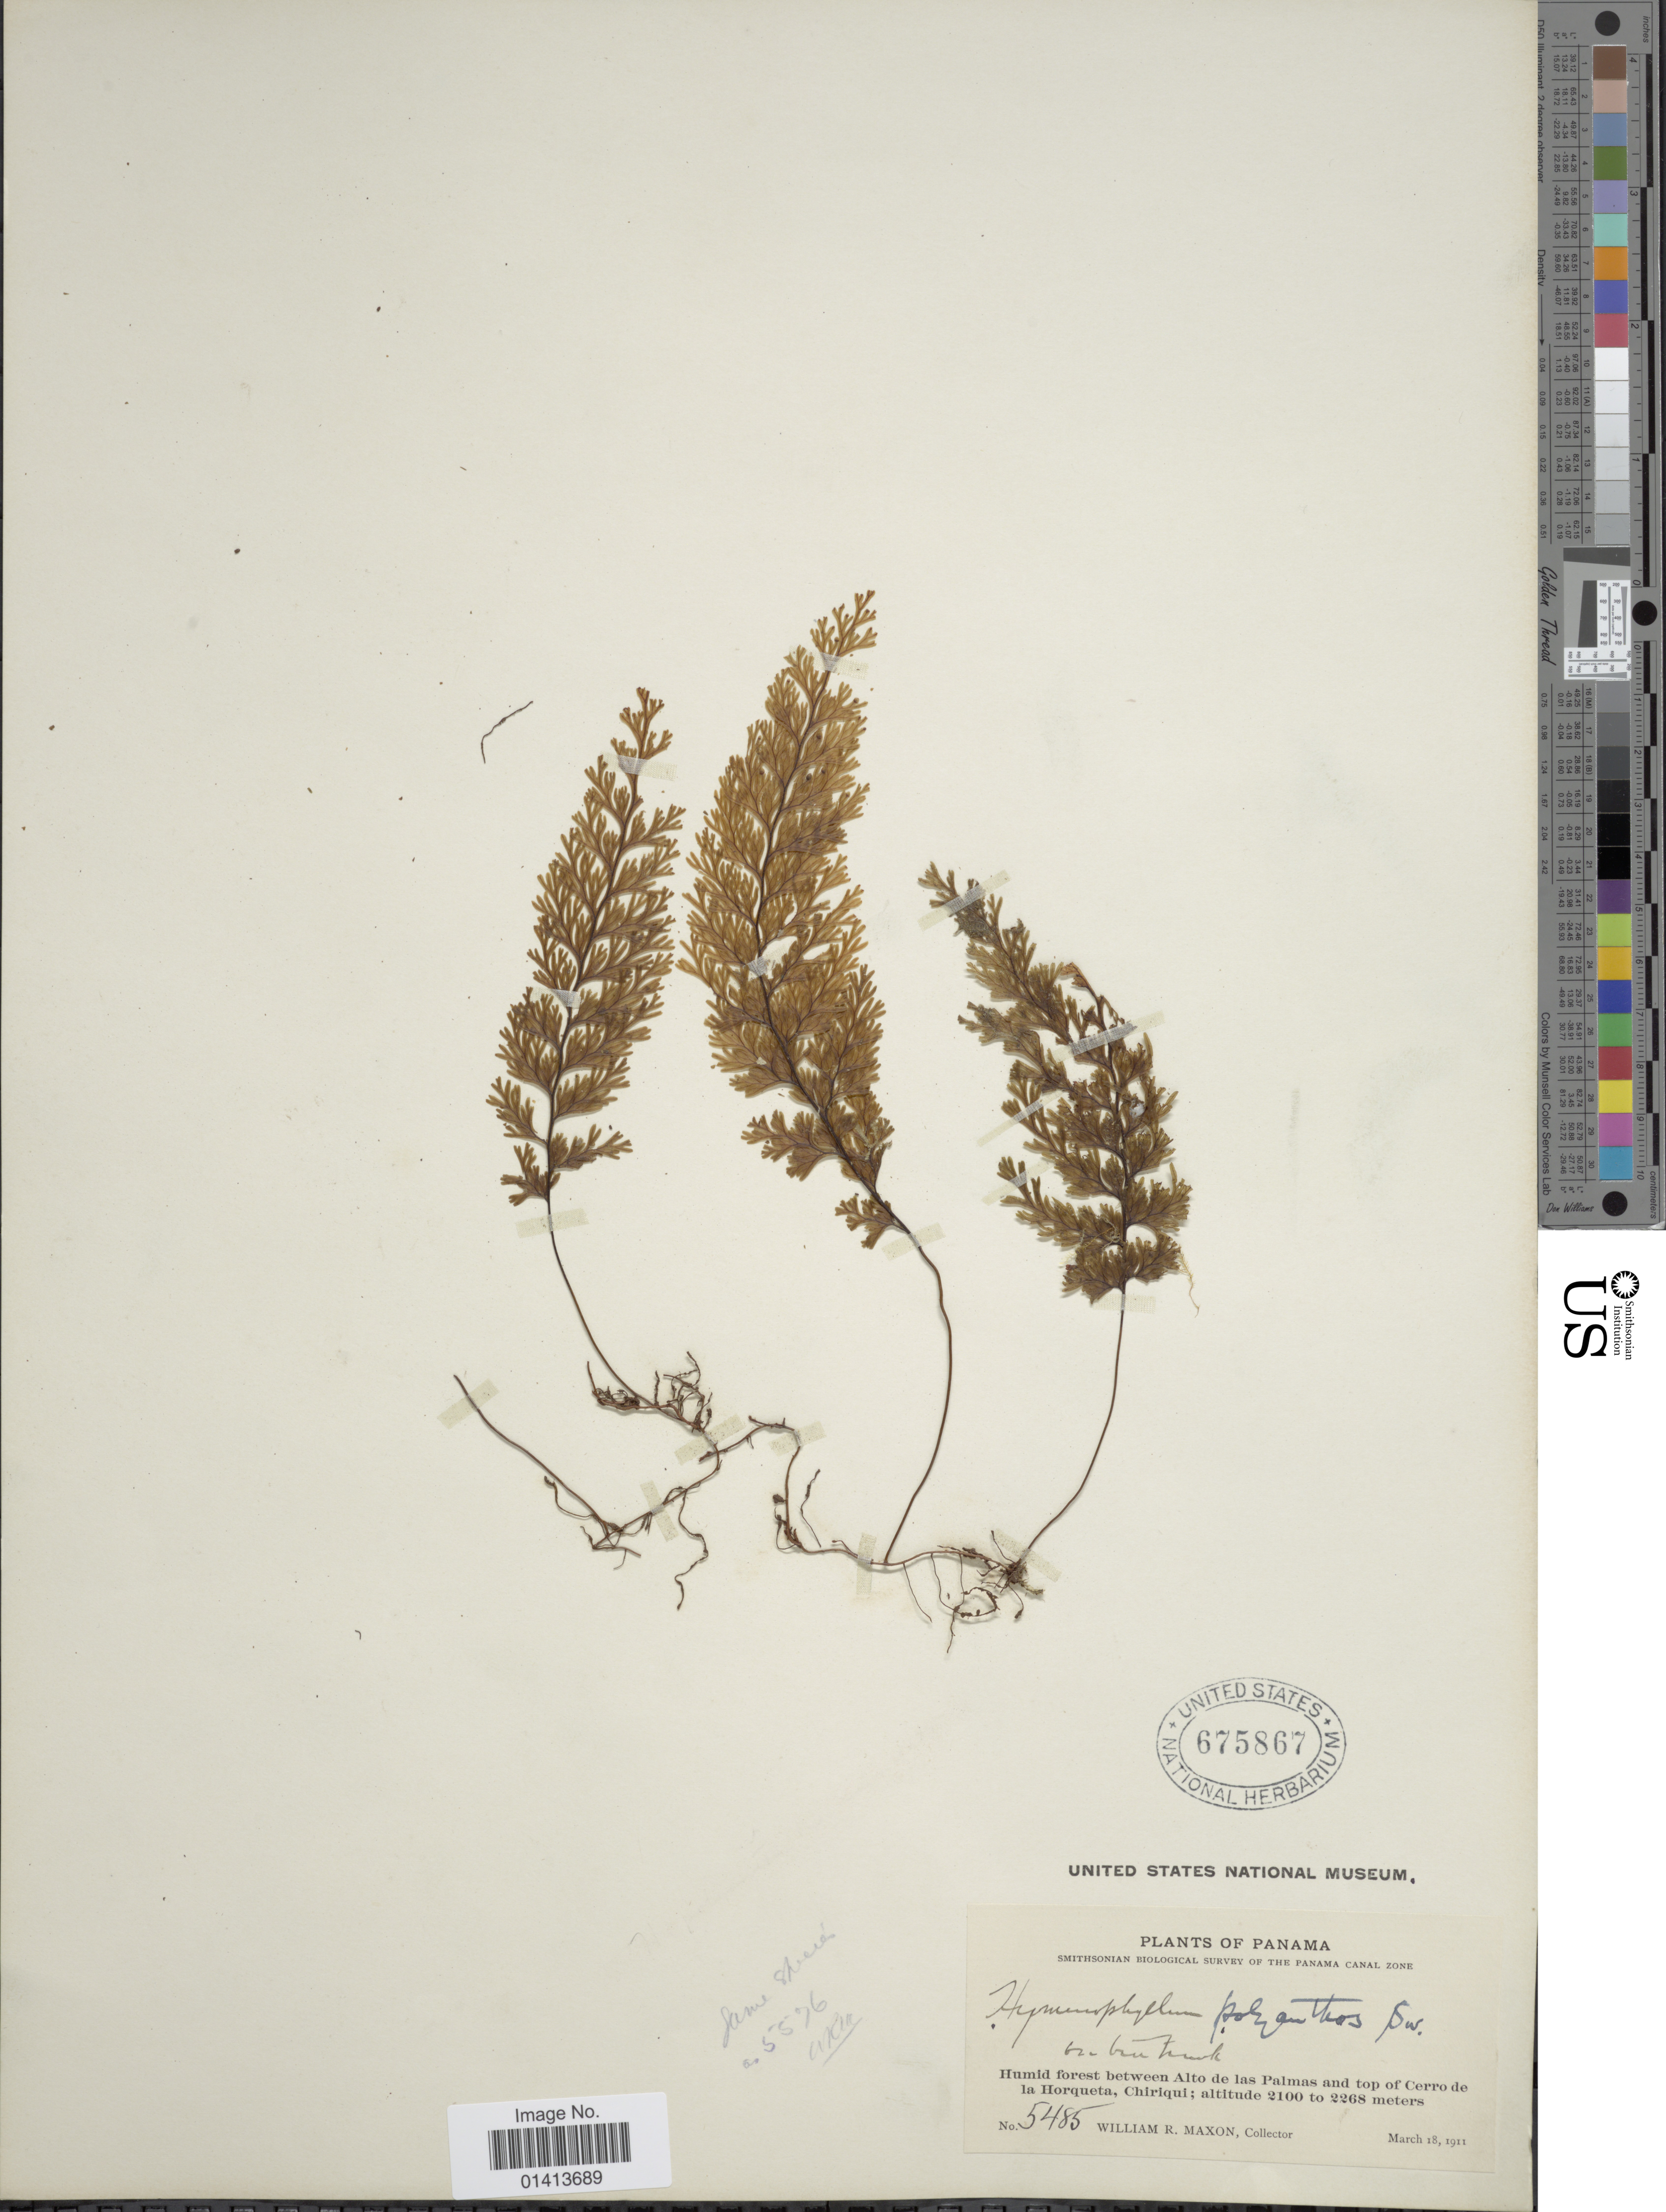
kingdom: Plantae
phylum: Tracheophyta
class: Polypodiopsida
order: Hymenophyllales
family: Hymenophyllaceae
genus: Hymenophyllum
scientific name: Hymenophyllum costaricanum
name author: Bosch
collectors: W. R. Maxon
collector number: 5485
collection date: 1911-03-18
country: Panama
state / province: Chiriqui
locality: Humid forest between Alto las Palmas and top of Cerro de la Horqueta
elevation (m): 2100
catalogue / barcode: US 675867